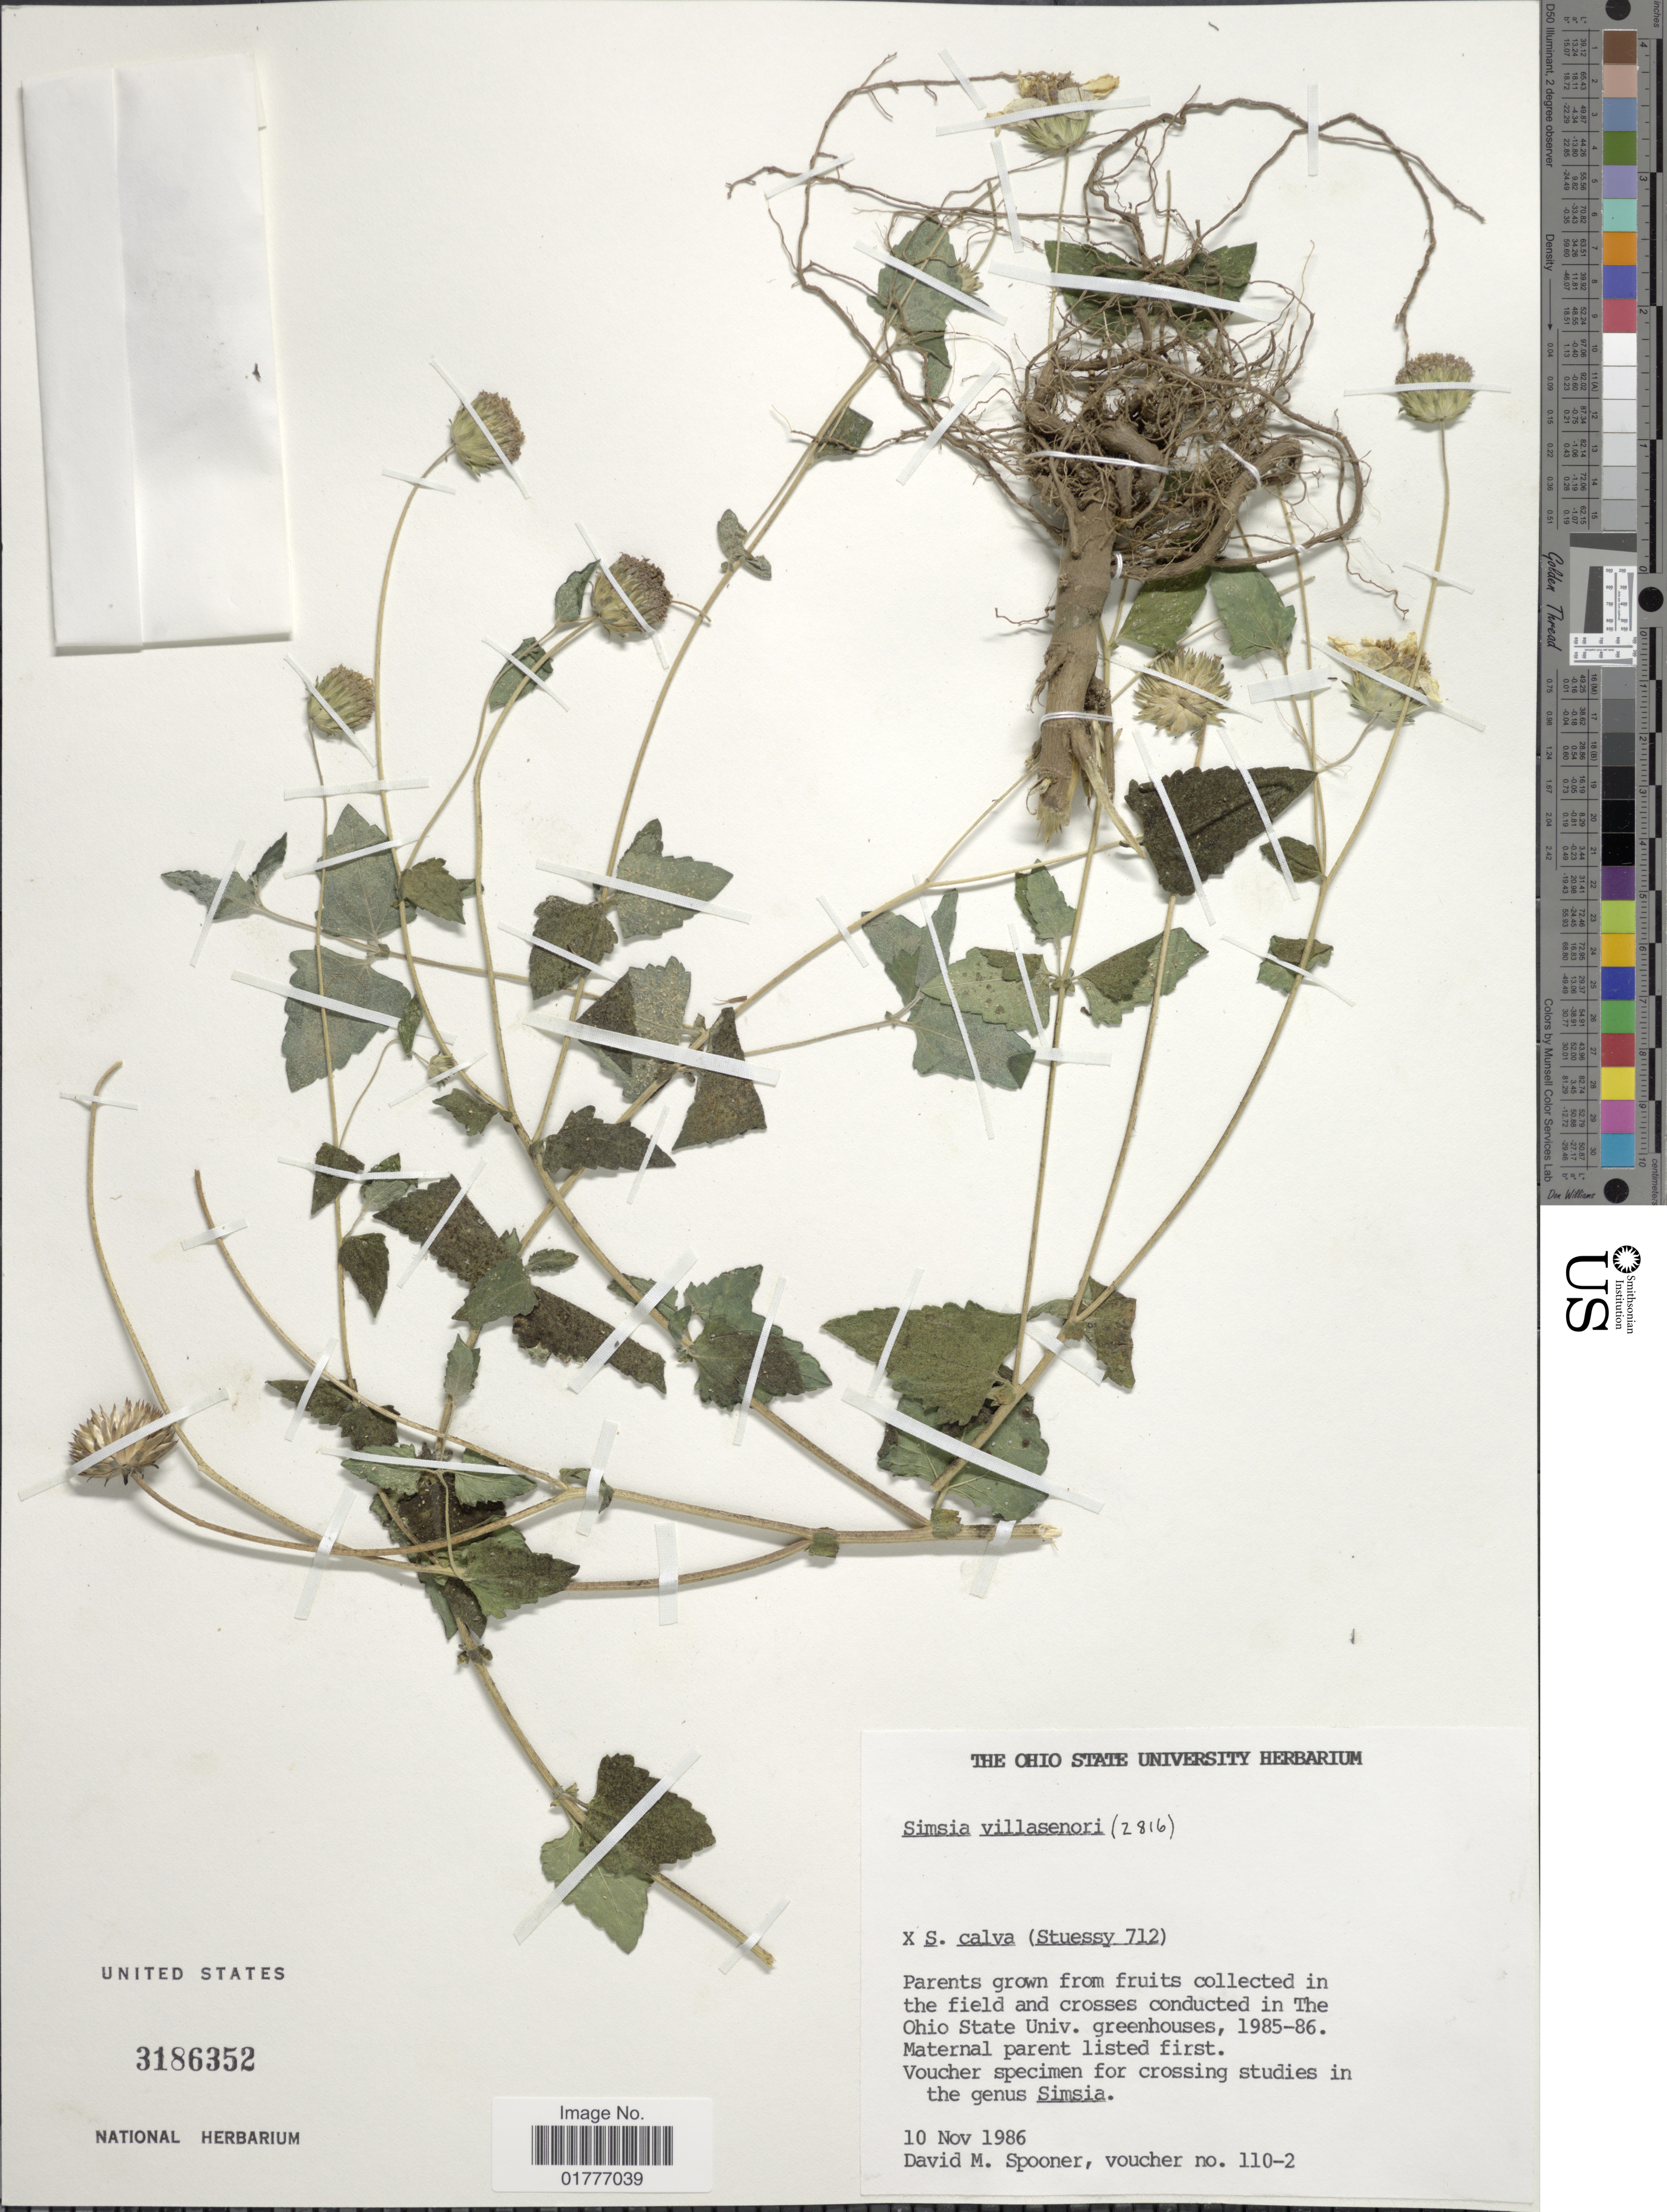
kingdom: Plantae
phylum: Tracheophyta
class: Magnoliopsida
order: Asterales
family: Asteraceae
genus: Simsia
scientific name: Simsia villasenori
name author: D.M. Spooner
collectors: D. Spooner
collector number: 110-2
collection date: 1986-11-10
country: United States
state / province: Ohio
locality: The Ohio State Univ. greenhouses [unsure placement]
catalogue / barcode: US 3186352